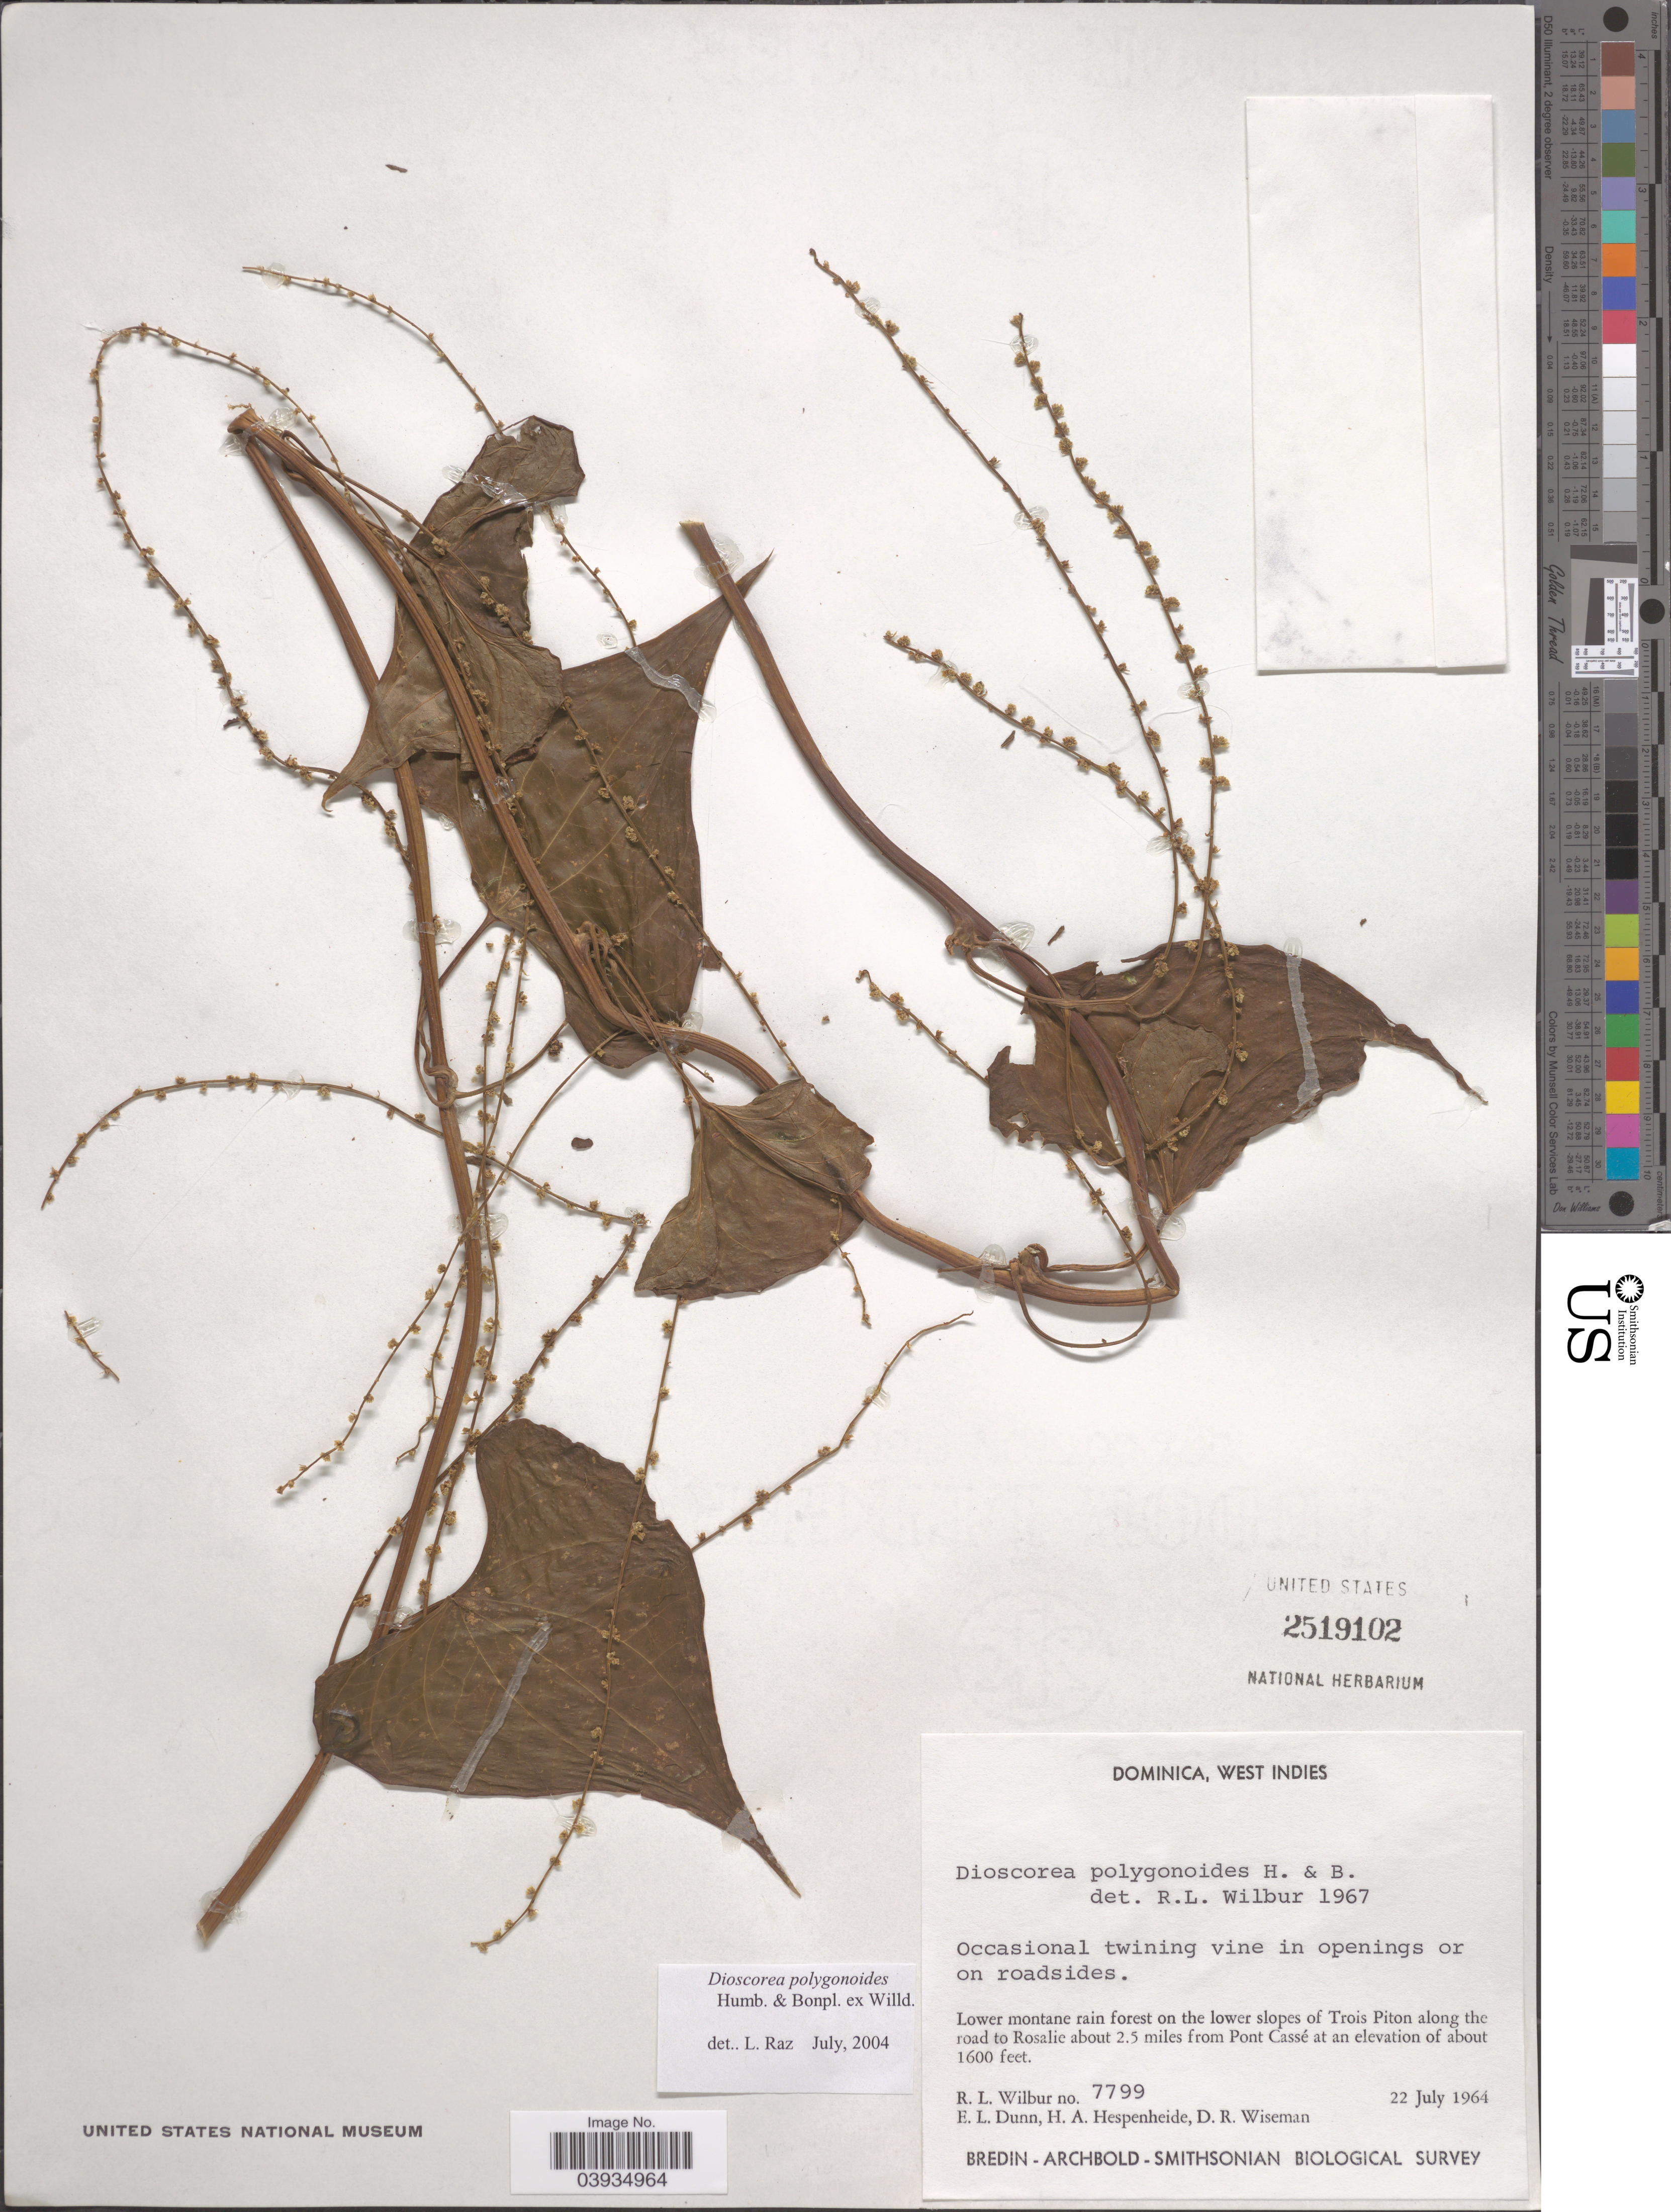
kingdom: Plantae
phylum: Tracheophyta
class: Liliopsida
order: Dioscoreales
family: Dioscoreaceae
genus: Dioscorea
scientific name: Dioscorea polygonoides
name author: Humb. & Bonpl. ex Willd.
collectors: R. L. Wilbur, E. Dunn, H. A. Hespenheide & D. R. Wiseman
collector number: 7799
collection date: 1964-07-22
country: Dominica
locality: Lower montane rain forest on the lower slopes of Trois Piton along the road to Rosalie about 2.5 miles from Pont Cassé.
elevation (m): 488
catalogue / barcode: US 2519102